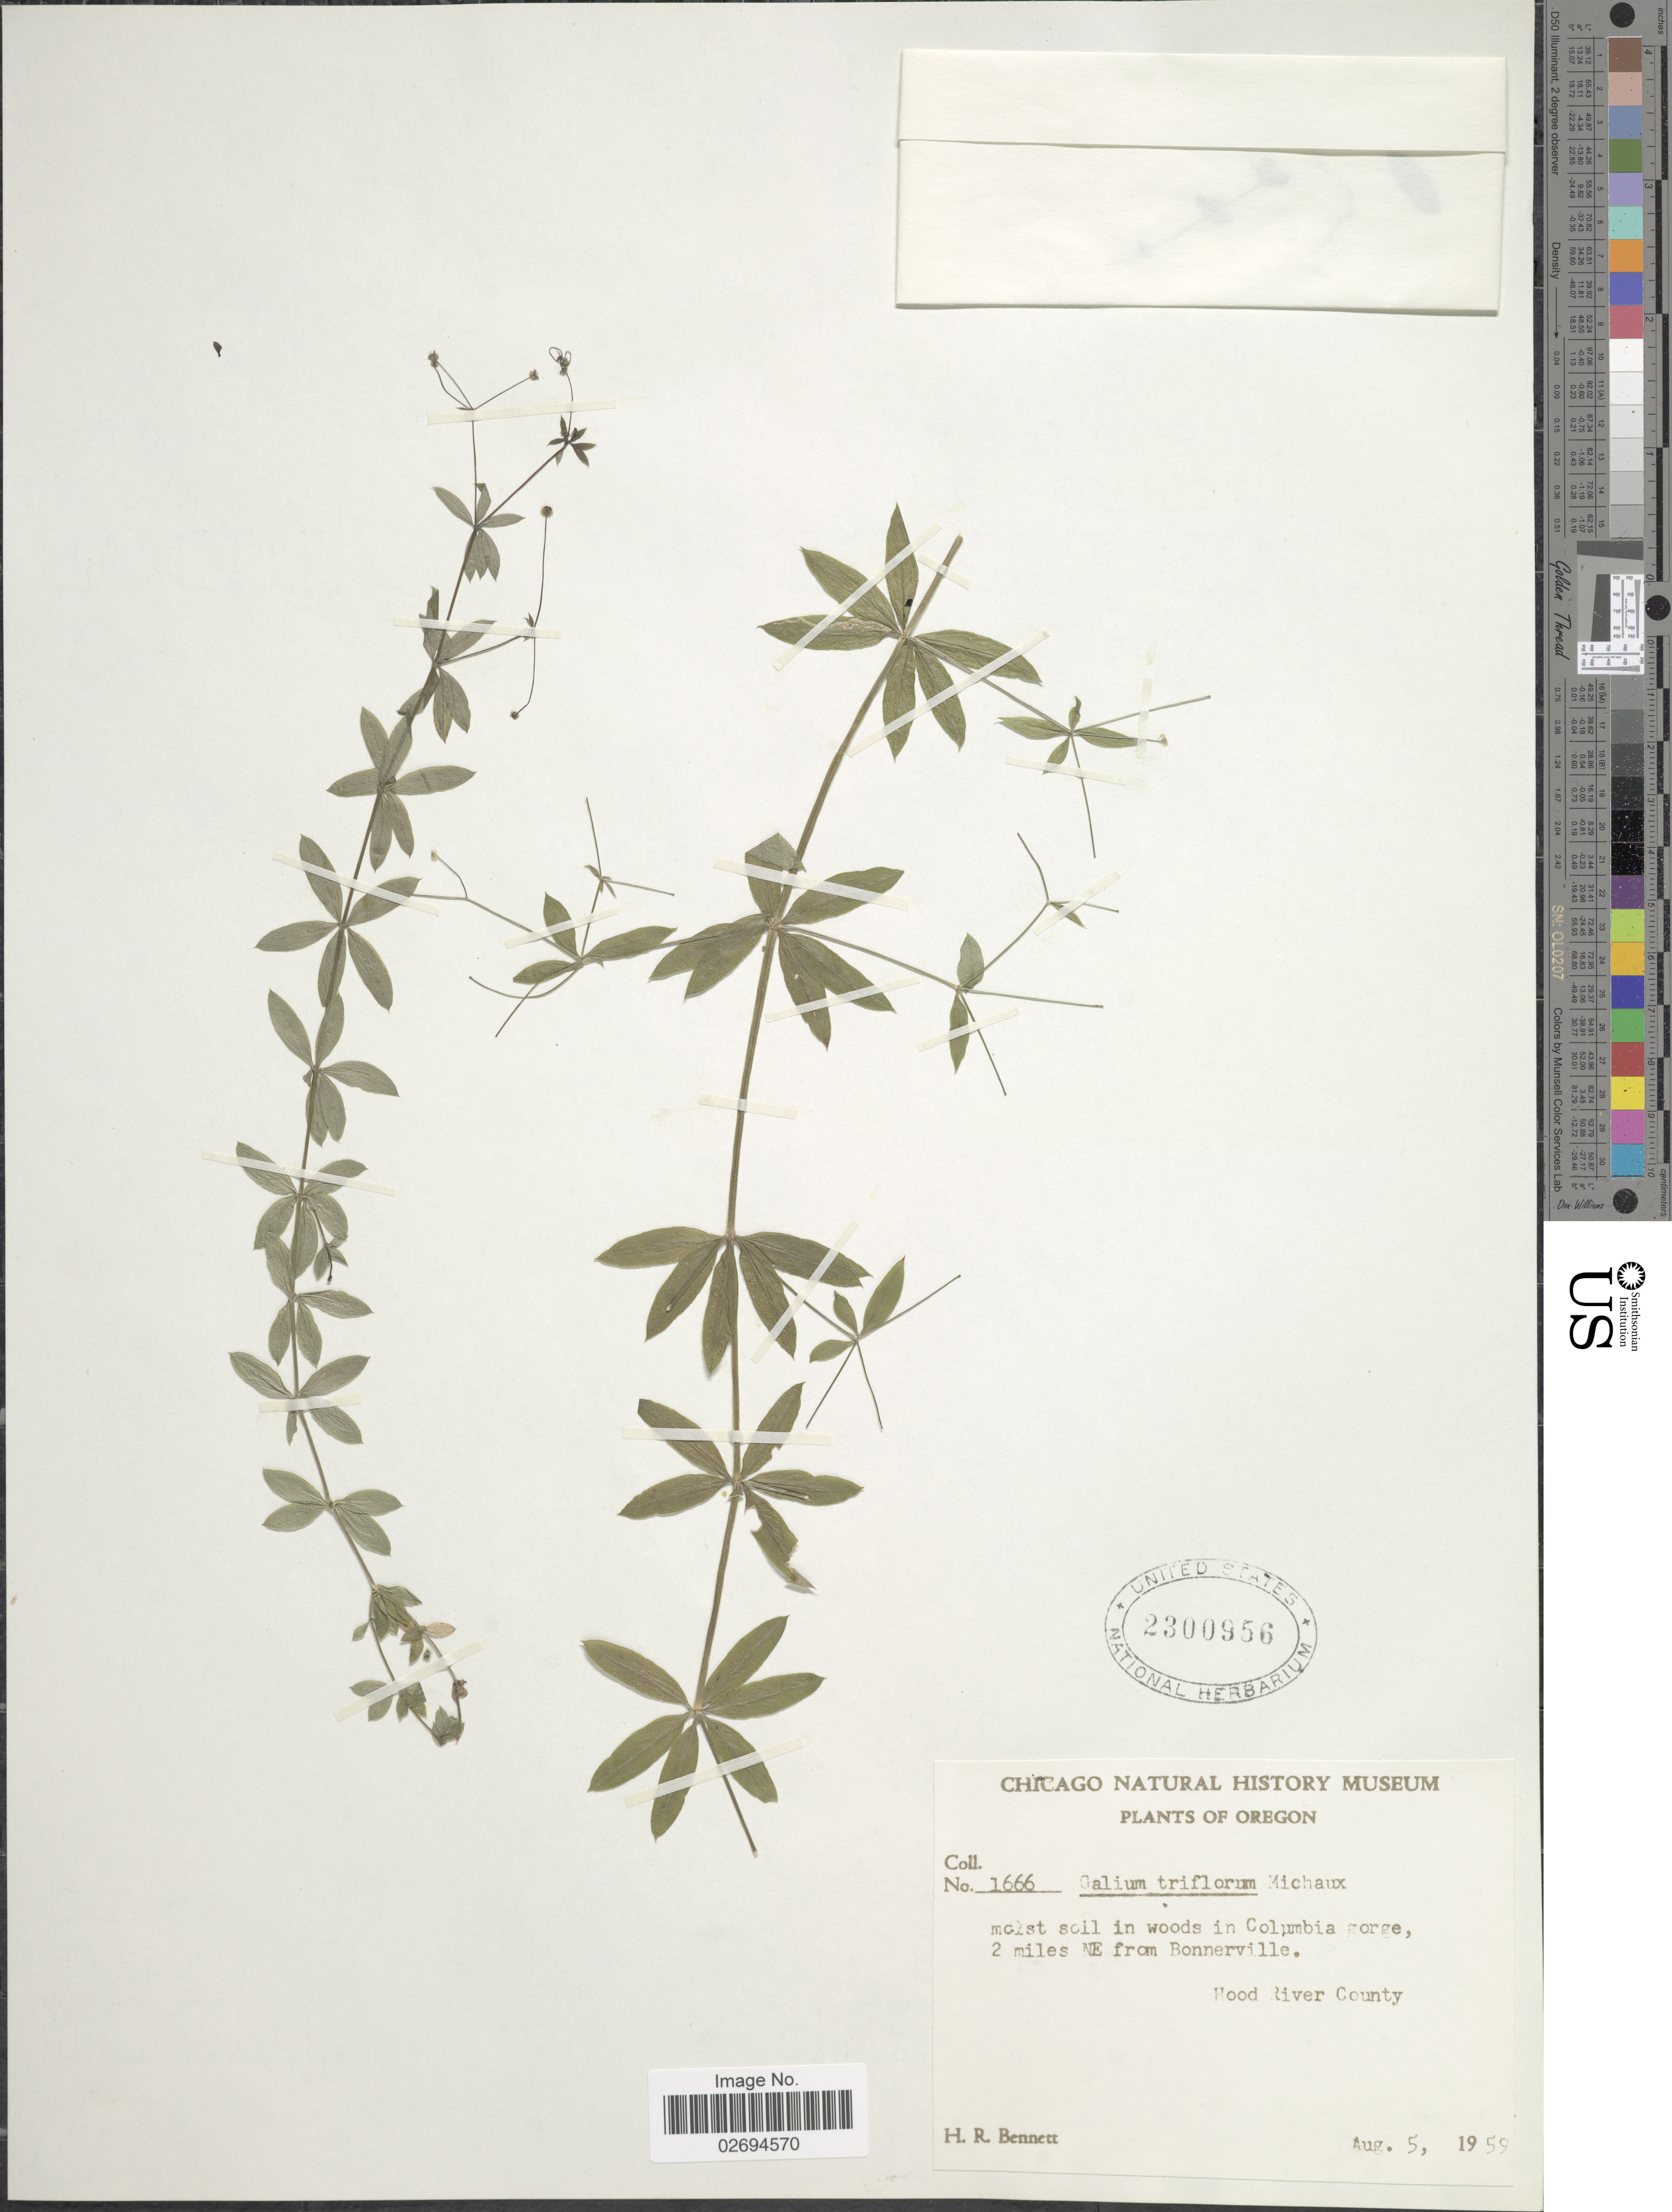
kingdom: Plantae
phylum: Tracheophyta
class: Magnoliopsida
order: Gentianales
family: Rubiaceae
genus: Galium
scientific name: Galium triflorum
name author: Michx.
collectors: H. R. Bennett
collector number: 1666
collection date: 1959-08-05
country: United States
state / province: Oregon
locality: Columbia gorge, 2 miles NE from Bonnerville, Hood River County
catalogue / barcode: US 2300956